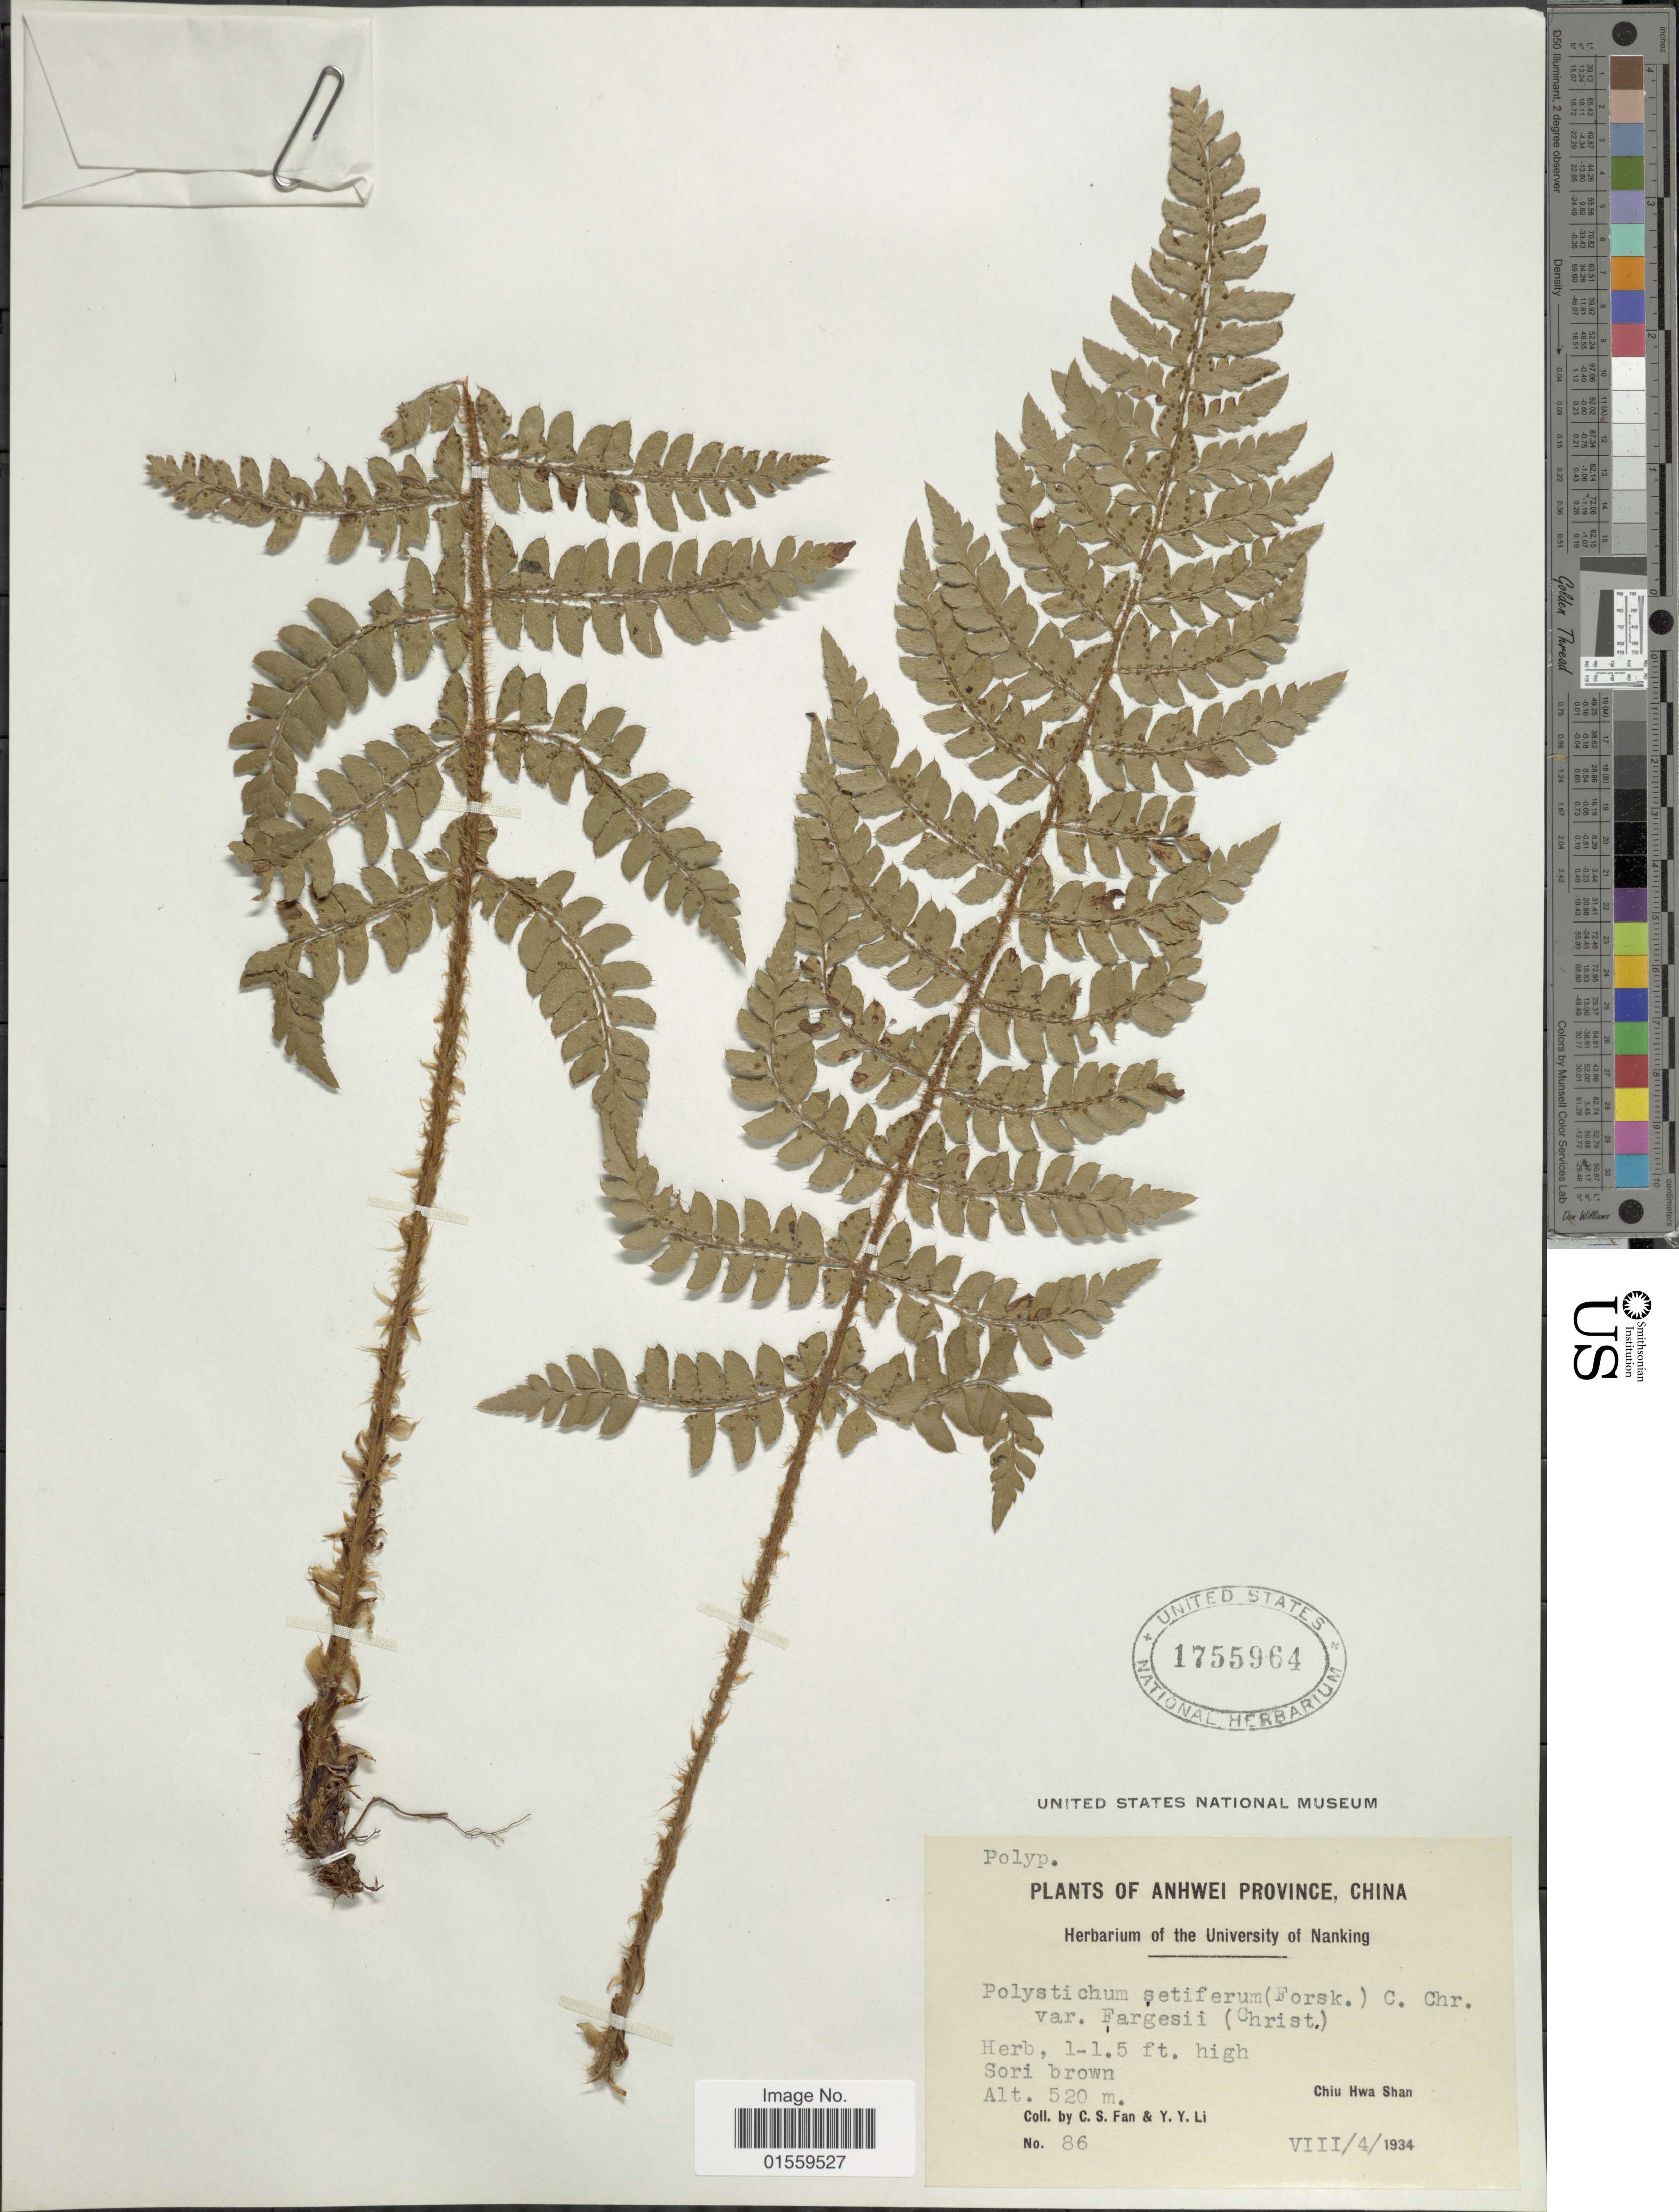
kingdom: Plantae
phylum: Tracheophyta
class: Polypodiopsida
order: Polypodiales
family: Dryopteridaceae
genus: Polystichum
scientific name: Polystichum setiferum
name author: (Forssk.) Moore ex Woynar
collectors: C. S. Fan & Y. Y. Li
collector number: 86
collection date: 1934-08-04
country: China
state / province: Anhui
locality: Anhwei Province, China, Chiu Hwa Shan.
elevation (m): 520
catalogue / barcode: US 1755964